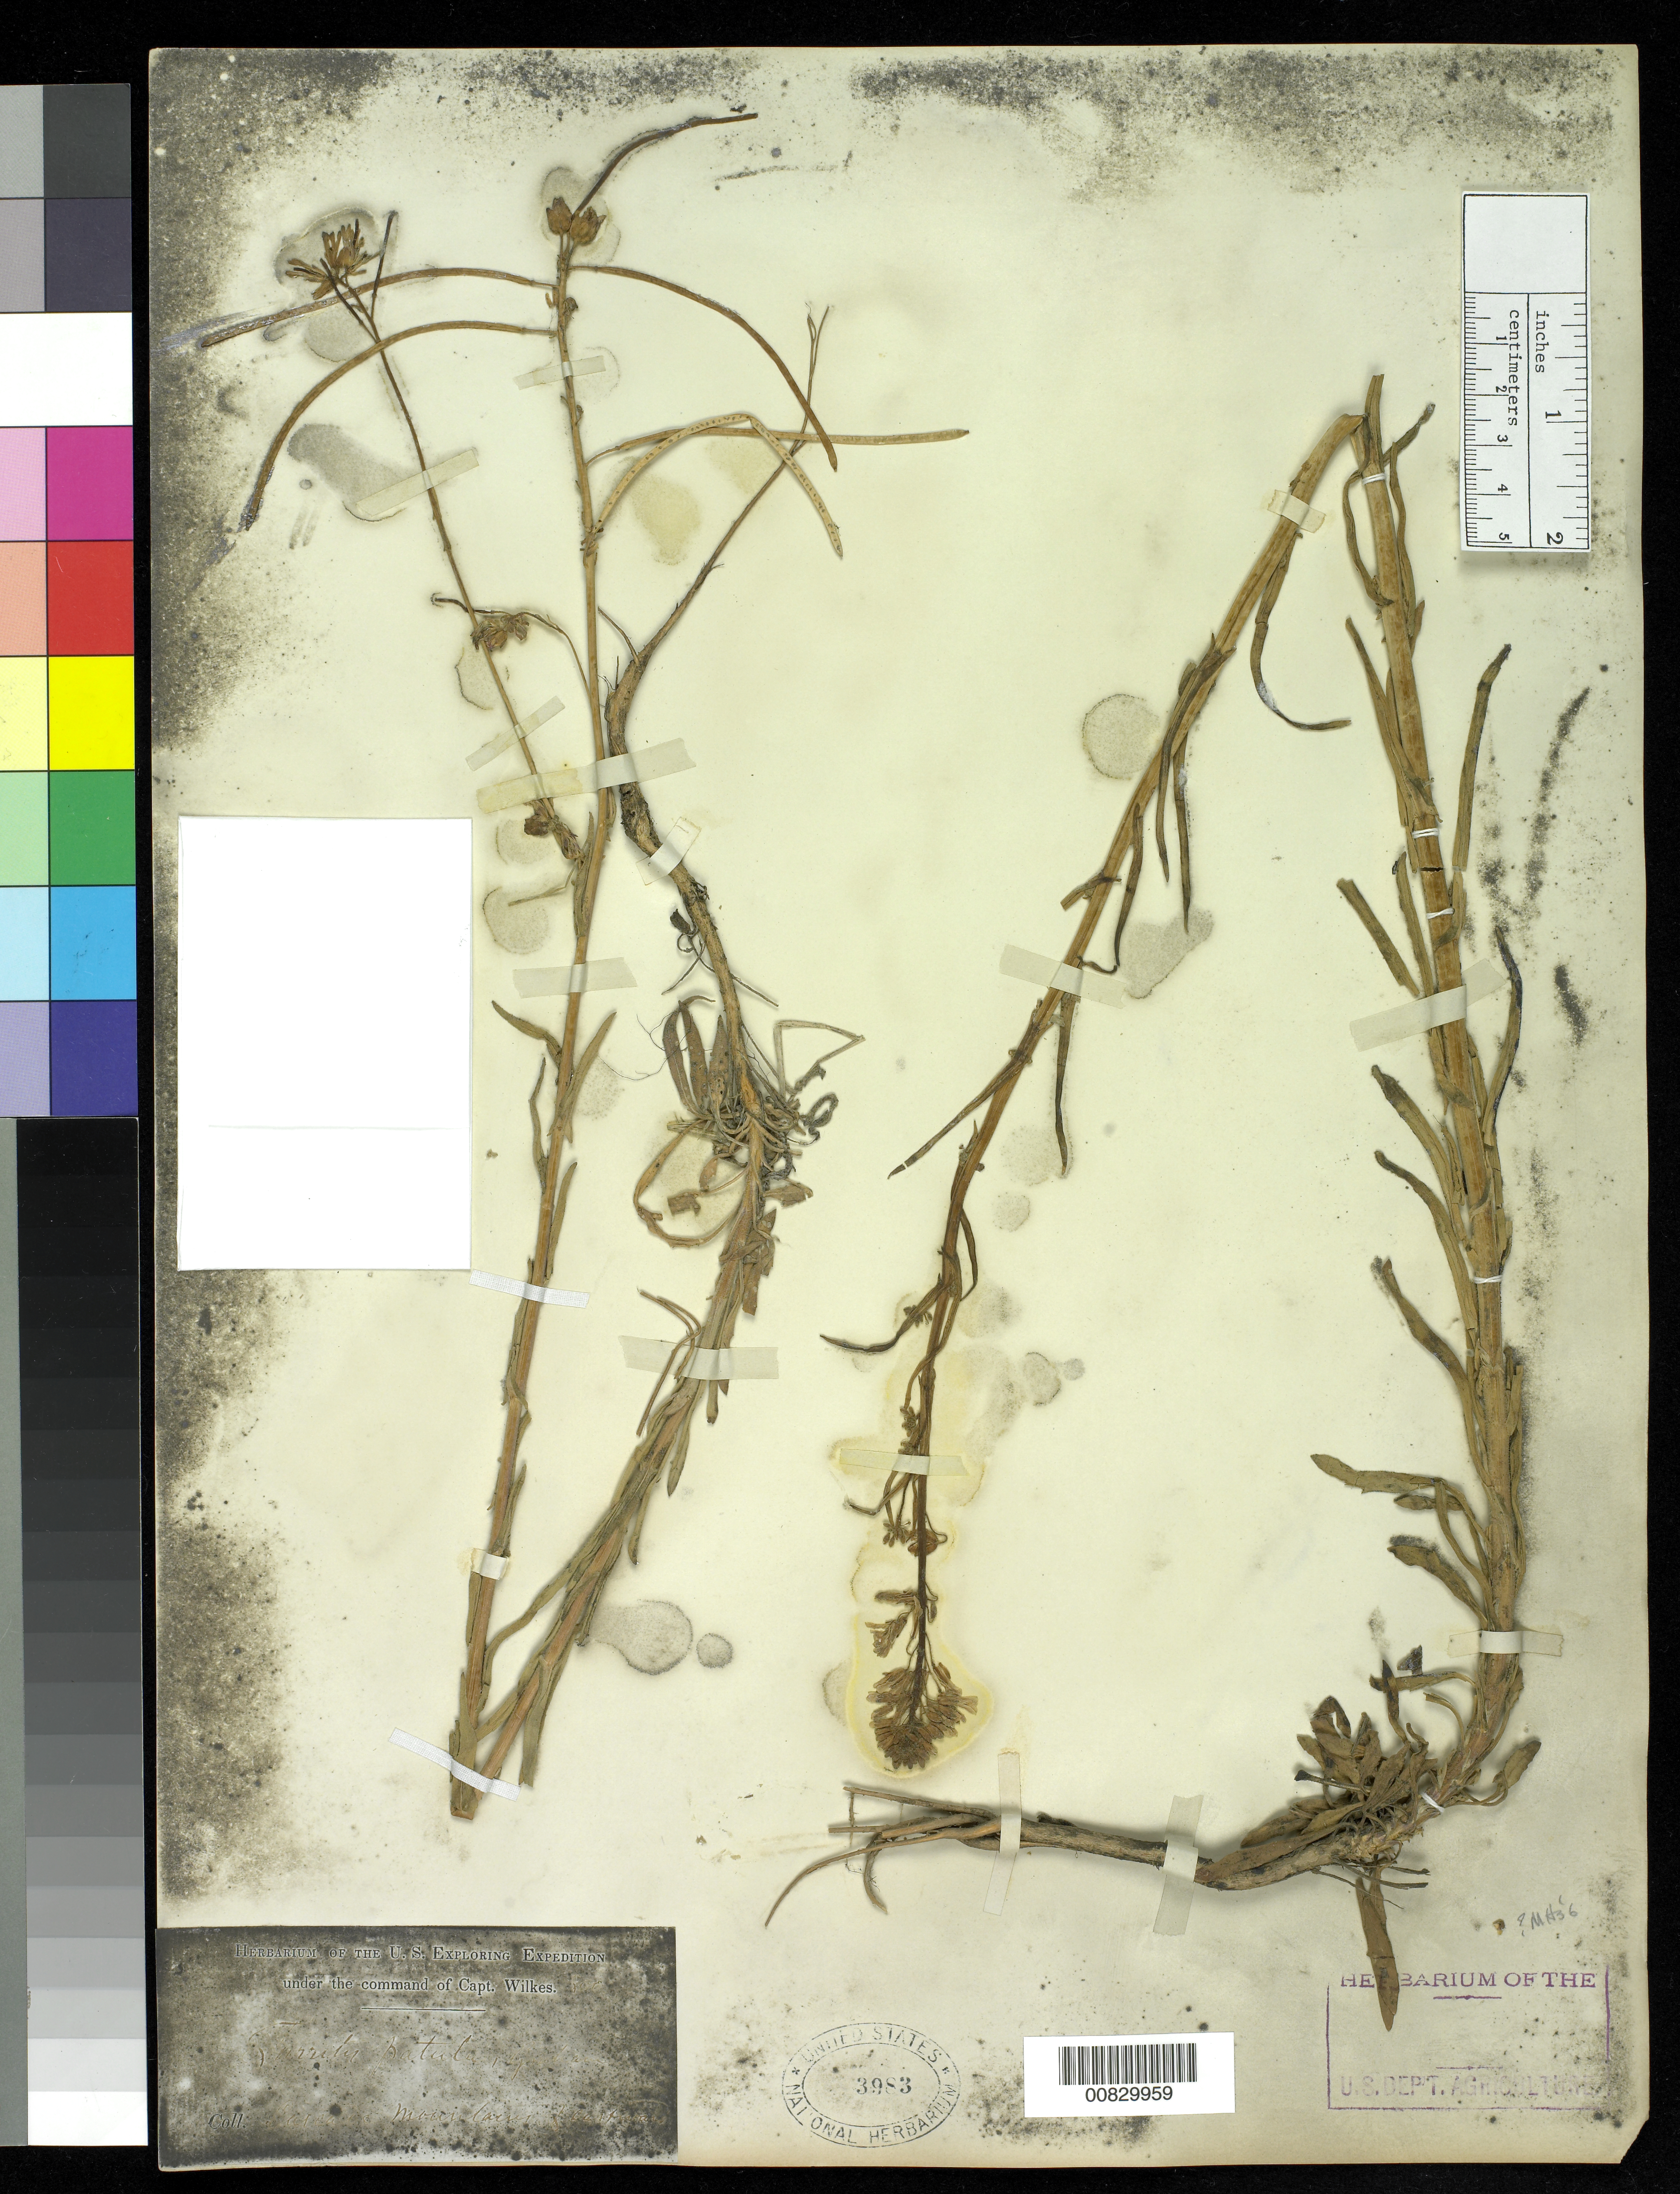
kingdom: Plantae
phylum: Tracheophyta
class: Magnoliopsida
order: Brassicales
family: Brassicaceae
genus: Arabis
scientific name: Arabis sparsiflora var. subvillosa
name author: (S. Watson) Rollins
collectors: Wilkes Explor. Exped.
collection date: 1838/1842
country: United States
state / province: Washington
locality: Cascade Mountains and Eastward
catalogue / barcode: US 3983